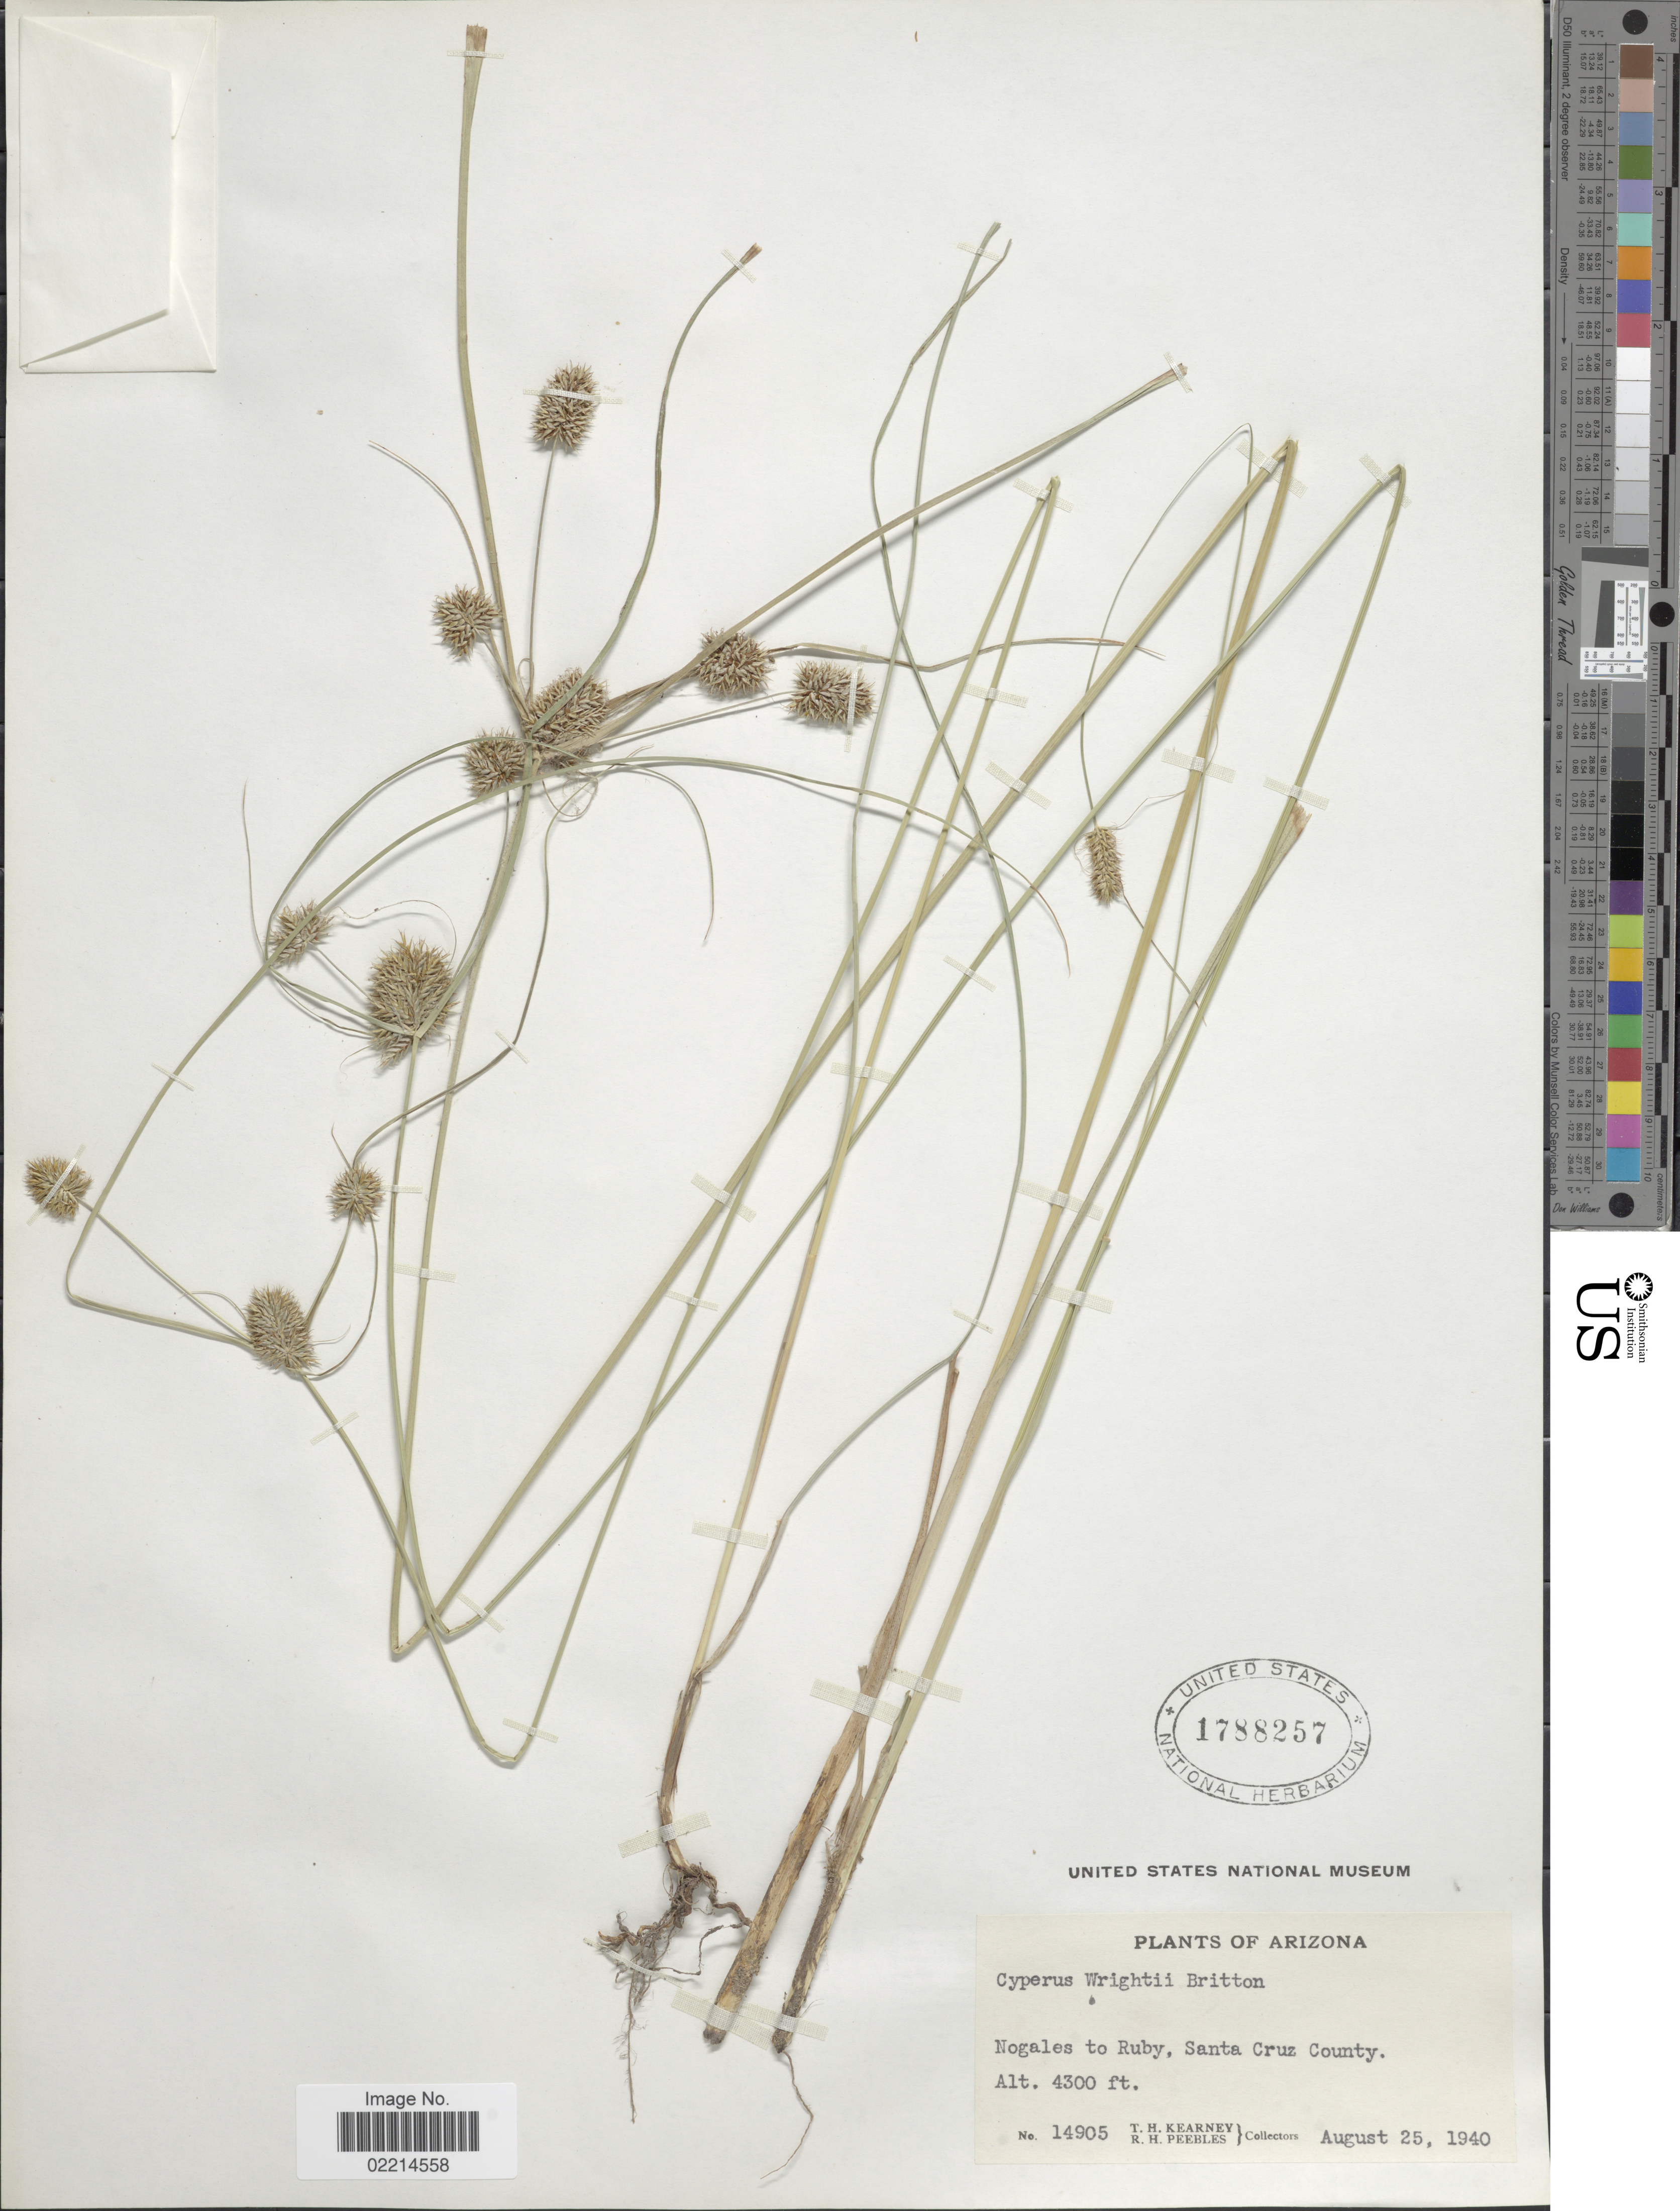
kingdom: Plantae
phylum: Tracheophyta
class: Liliopsida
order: Poales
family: Cyperaceae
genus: Cyperus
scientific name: Cyperus dipsaceus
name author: Liebm.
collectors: T. H. Kearney & R. H. Peebles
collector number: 14905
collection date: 1940-08-25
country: United States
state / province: Arizona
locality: Nogales to Ruby, Santa Cruz County.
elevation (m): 1311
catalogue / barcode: US 1788257